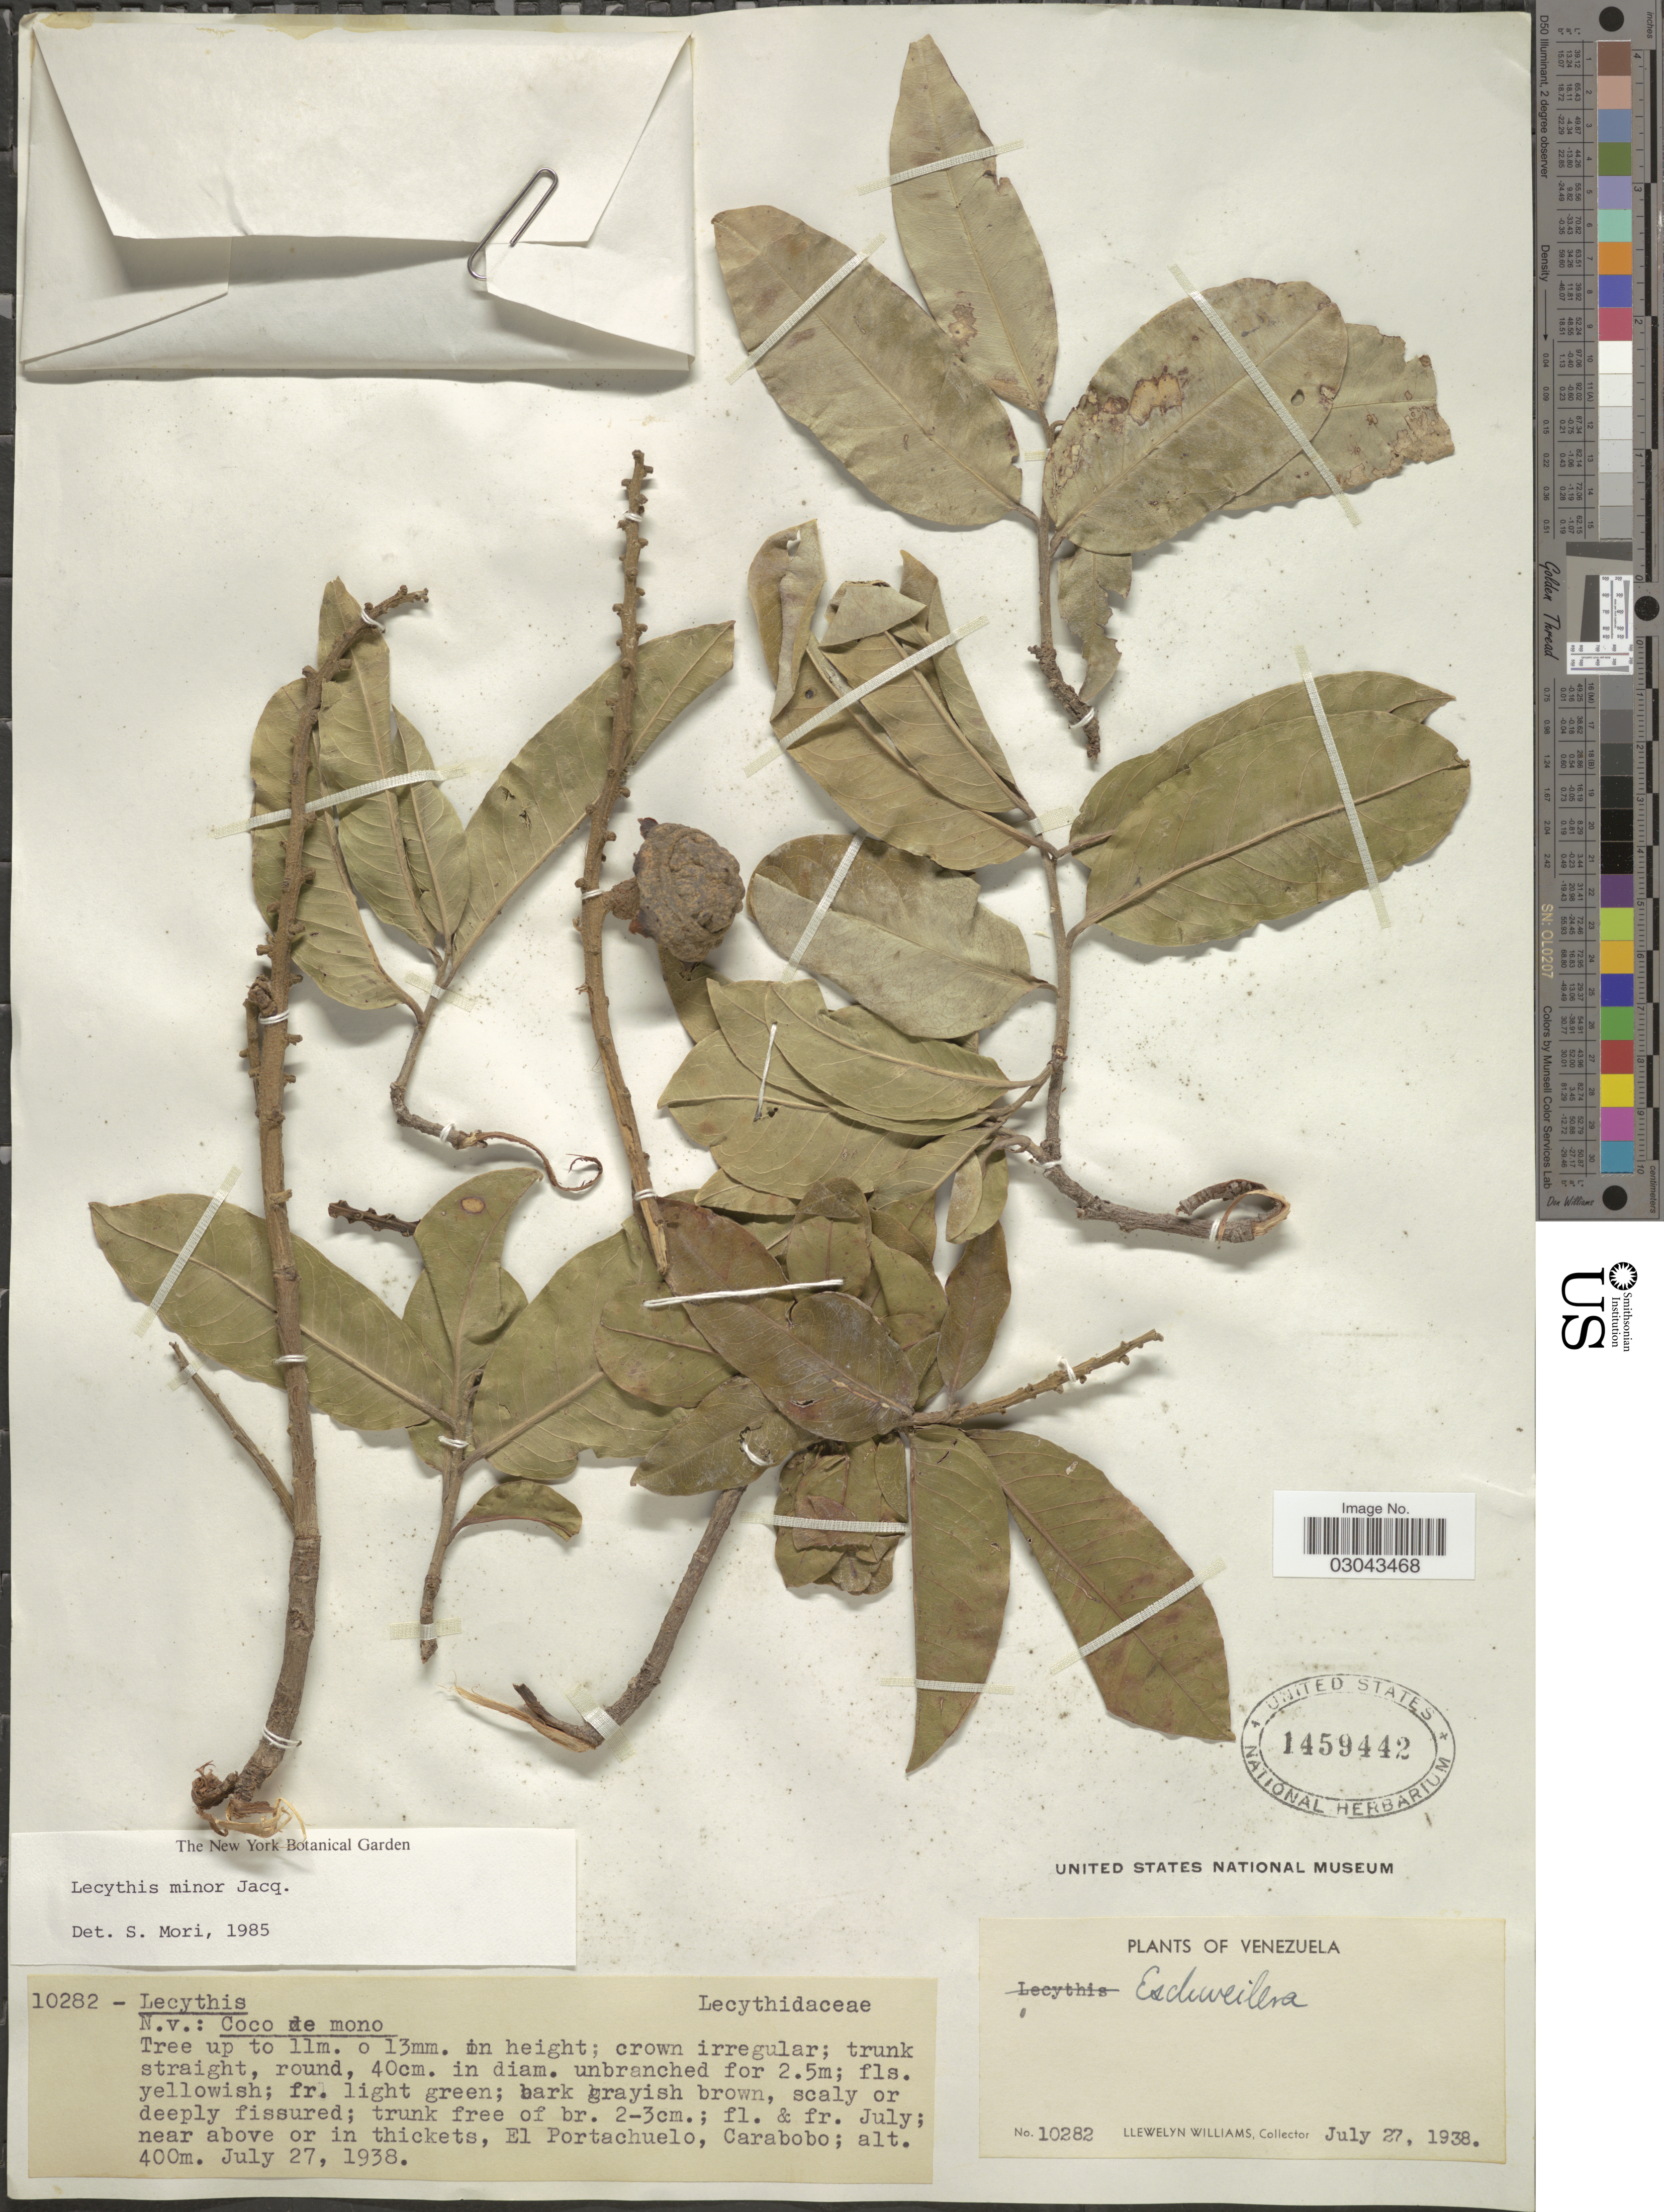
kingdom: Plantae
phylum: Tracheophyta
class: Magnoliopsida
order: Ericales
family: Lecythidaceae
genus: Lecythis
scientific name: Lecythis minor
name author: Jacq.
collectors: Ll. Williams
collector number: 10282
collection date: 1938-07-27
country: Venezuela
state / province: Carabobo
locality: Near above or in thickets, El Portachuelo.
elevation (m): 400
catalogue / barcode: US 1459442